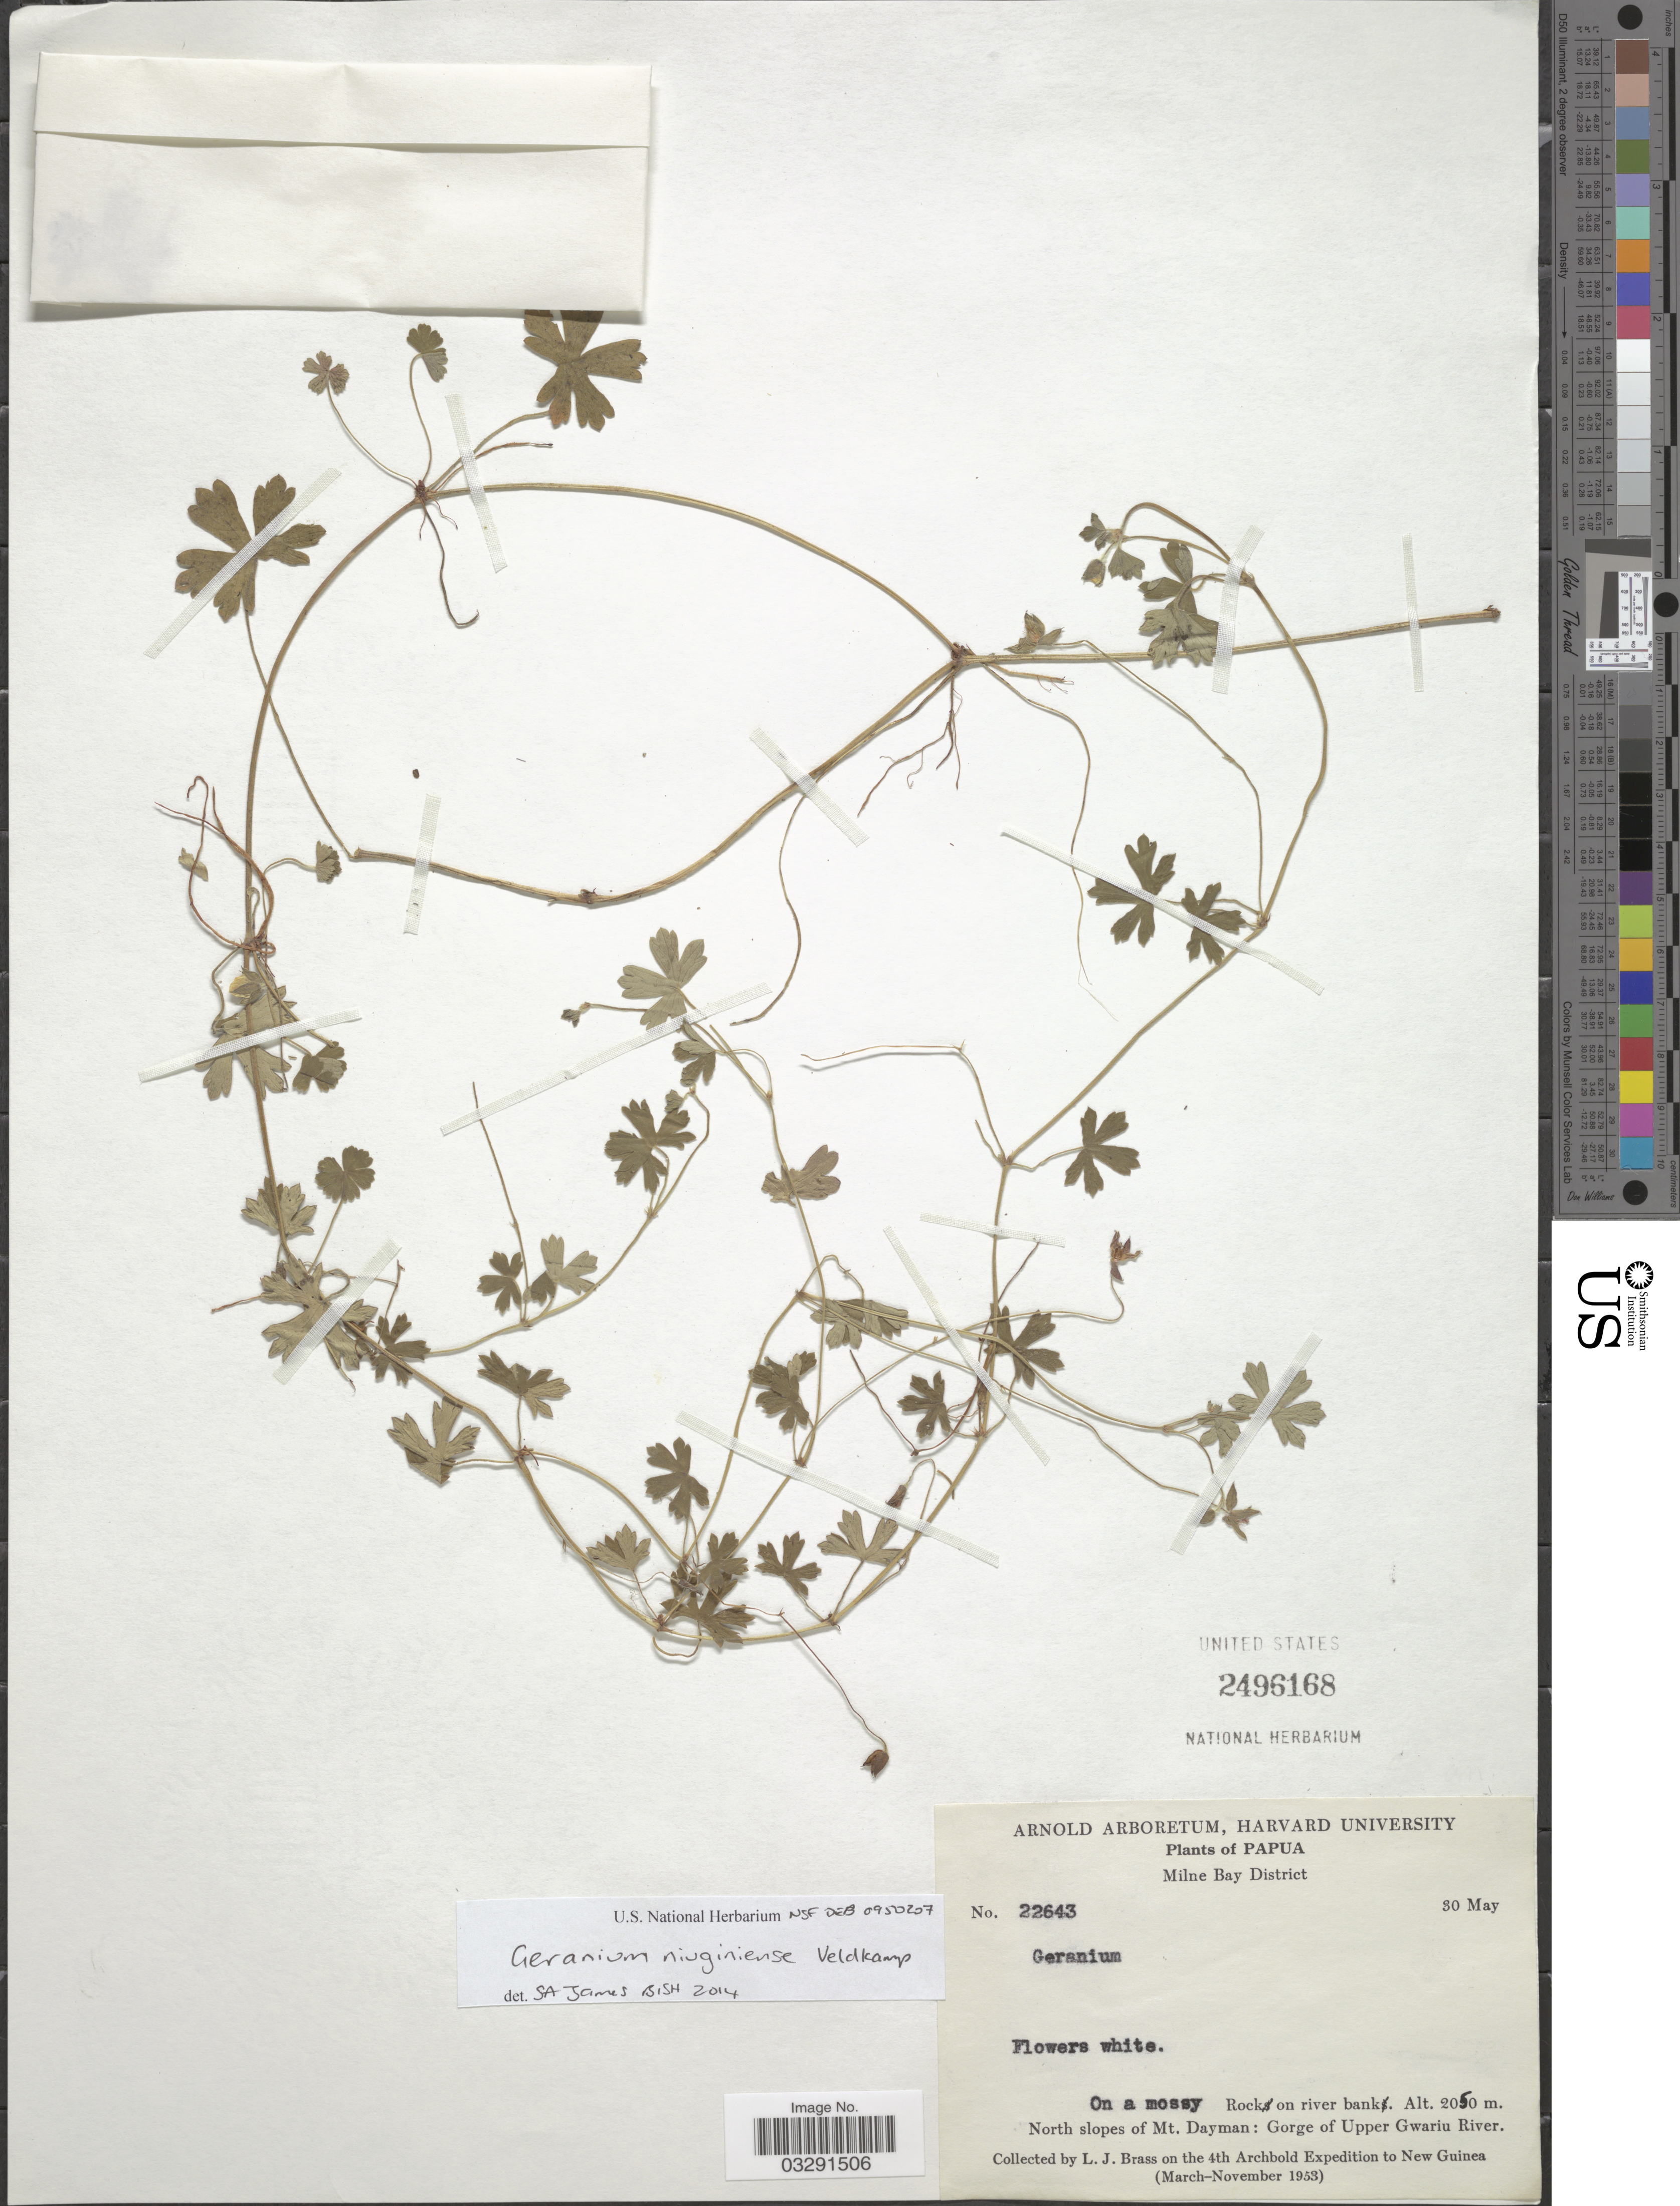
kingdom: Plantae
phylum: Tracheophyta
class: Magnoliopsida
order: Geraniales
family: Geraniaceae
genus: Geranium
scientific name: Geranium niuginiense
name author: Veldkamp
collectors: L. J. Brass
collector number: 22643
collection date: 1953-05-30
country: Papua New Guinea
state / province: Milne Bay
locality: Papua. Milne Bay District. North slopes of Mt. Dayman: Gorge of Upper Gwariu River.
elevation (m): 2050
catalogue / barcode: US 2496168